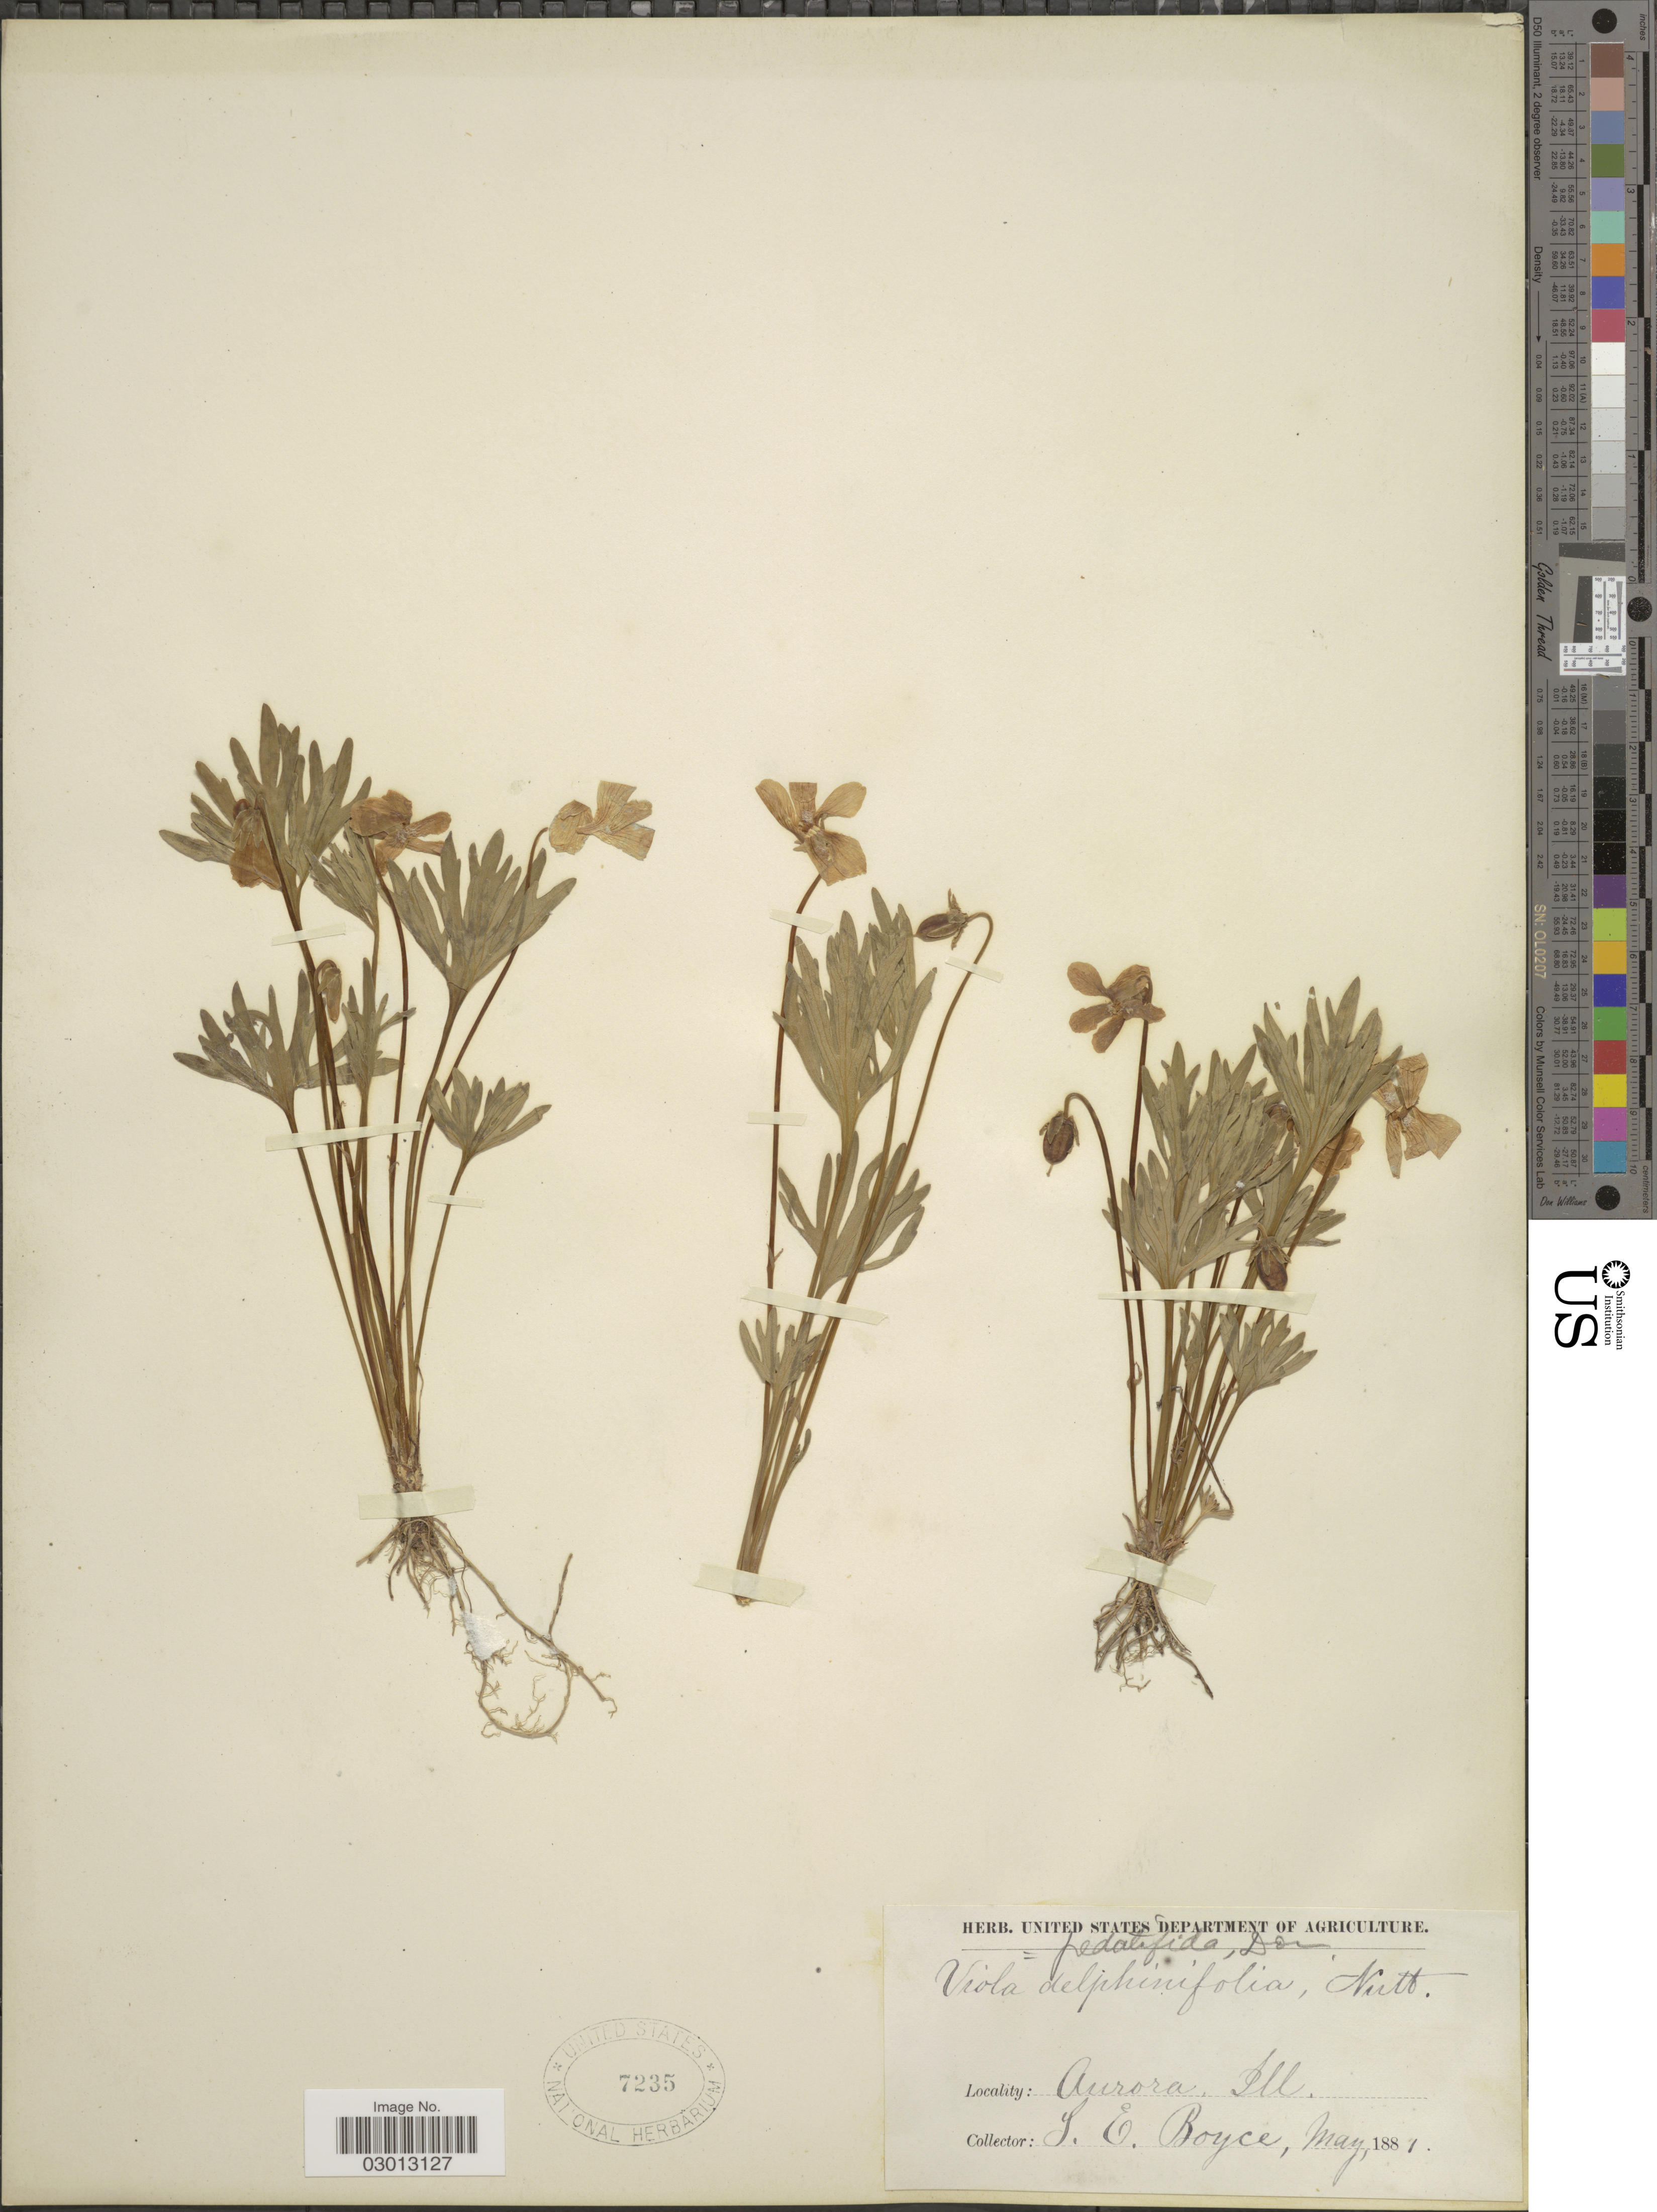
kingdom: Plantae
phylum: Tracheophyta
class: Magnoliopsida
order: Malpighiales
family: Violaceae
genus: Viola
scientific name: Viola pedatifida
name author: G. Don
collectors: Y. Boyce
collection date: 1887-05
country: United States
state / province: Illinois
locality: Aurora.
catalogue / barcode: US 7235